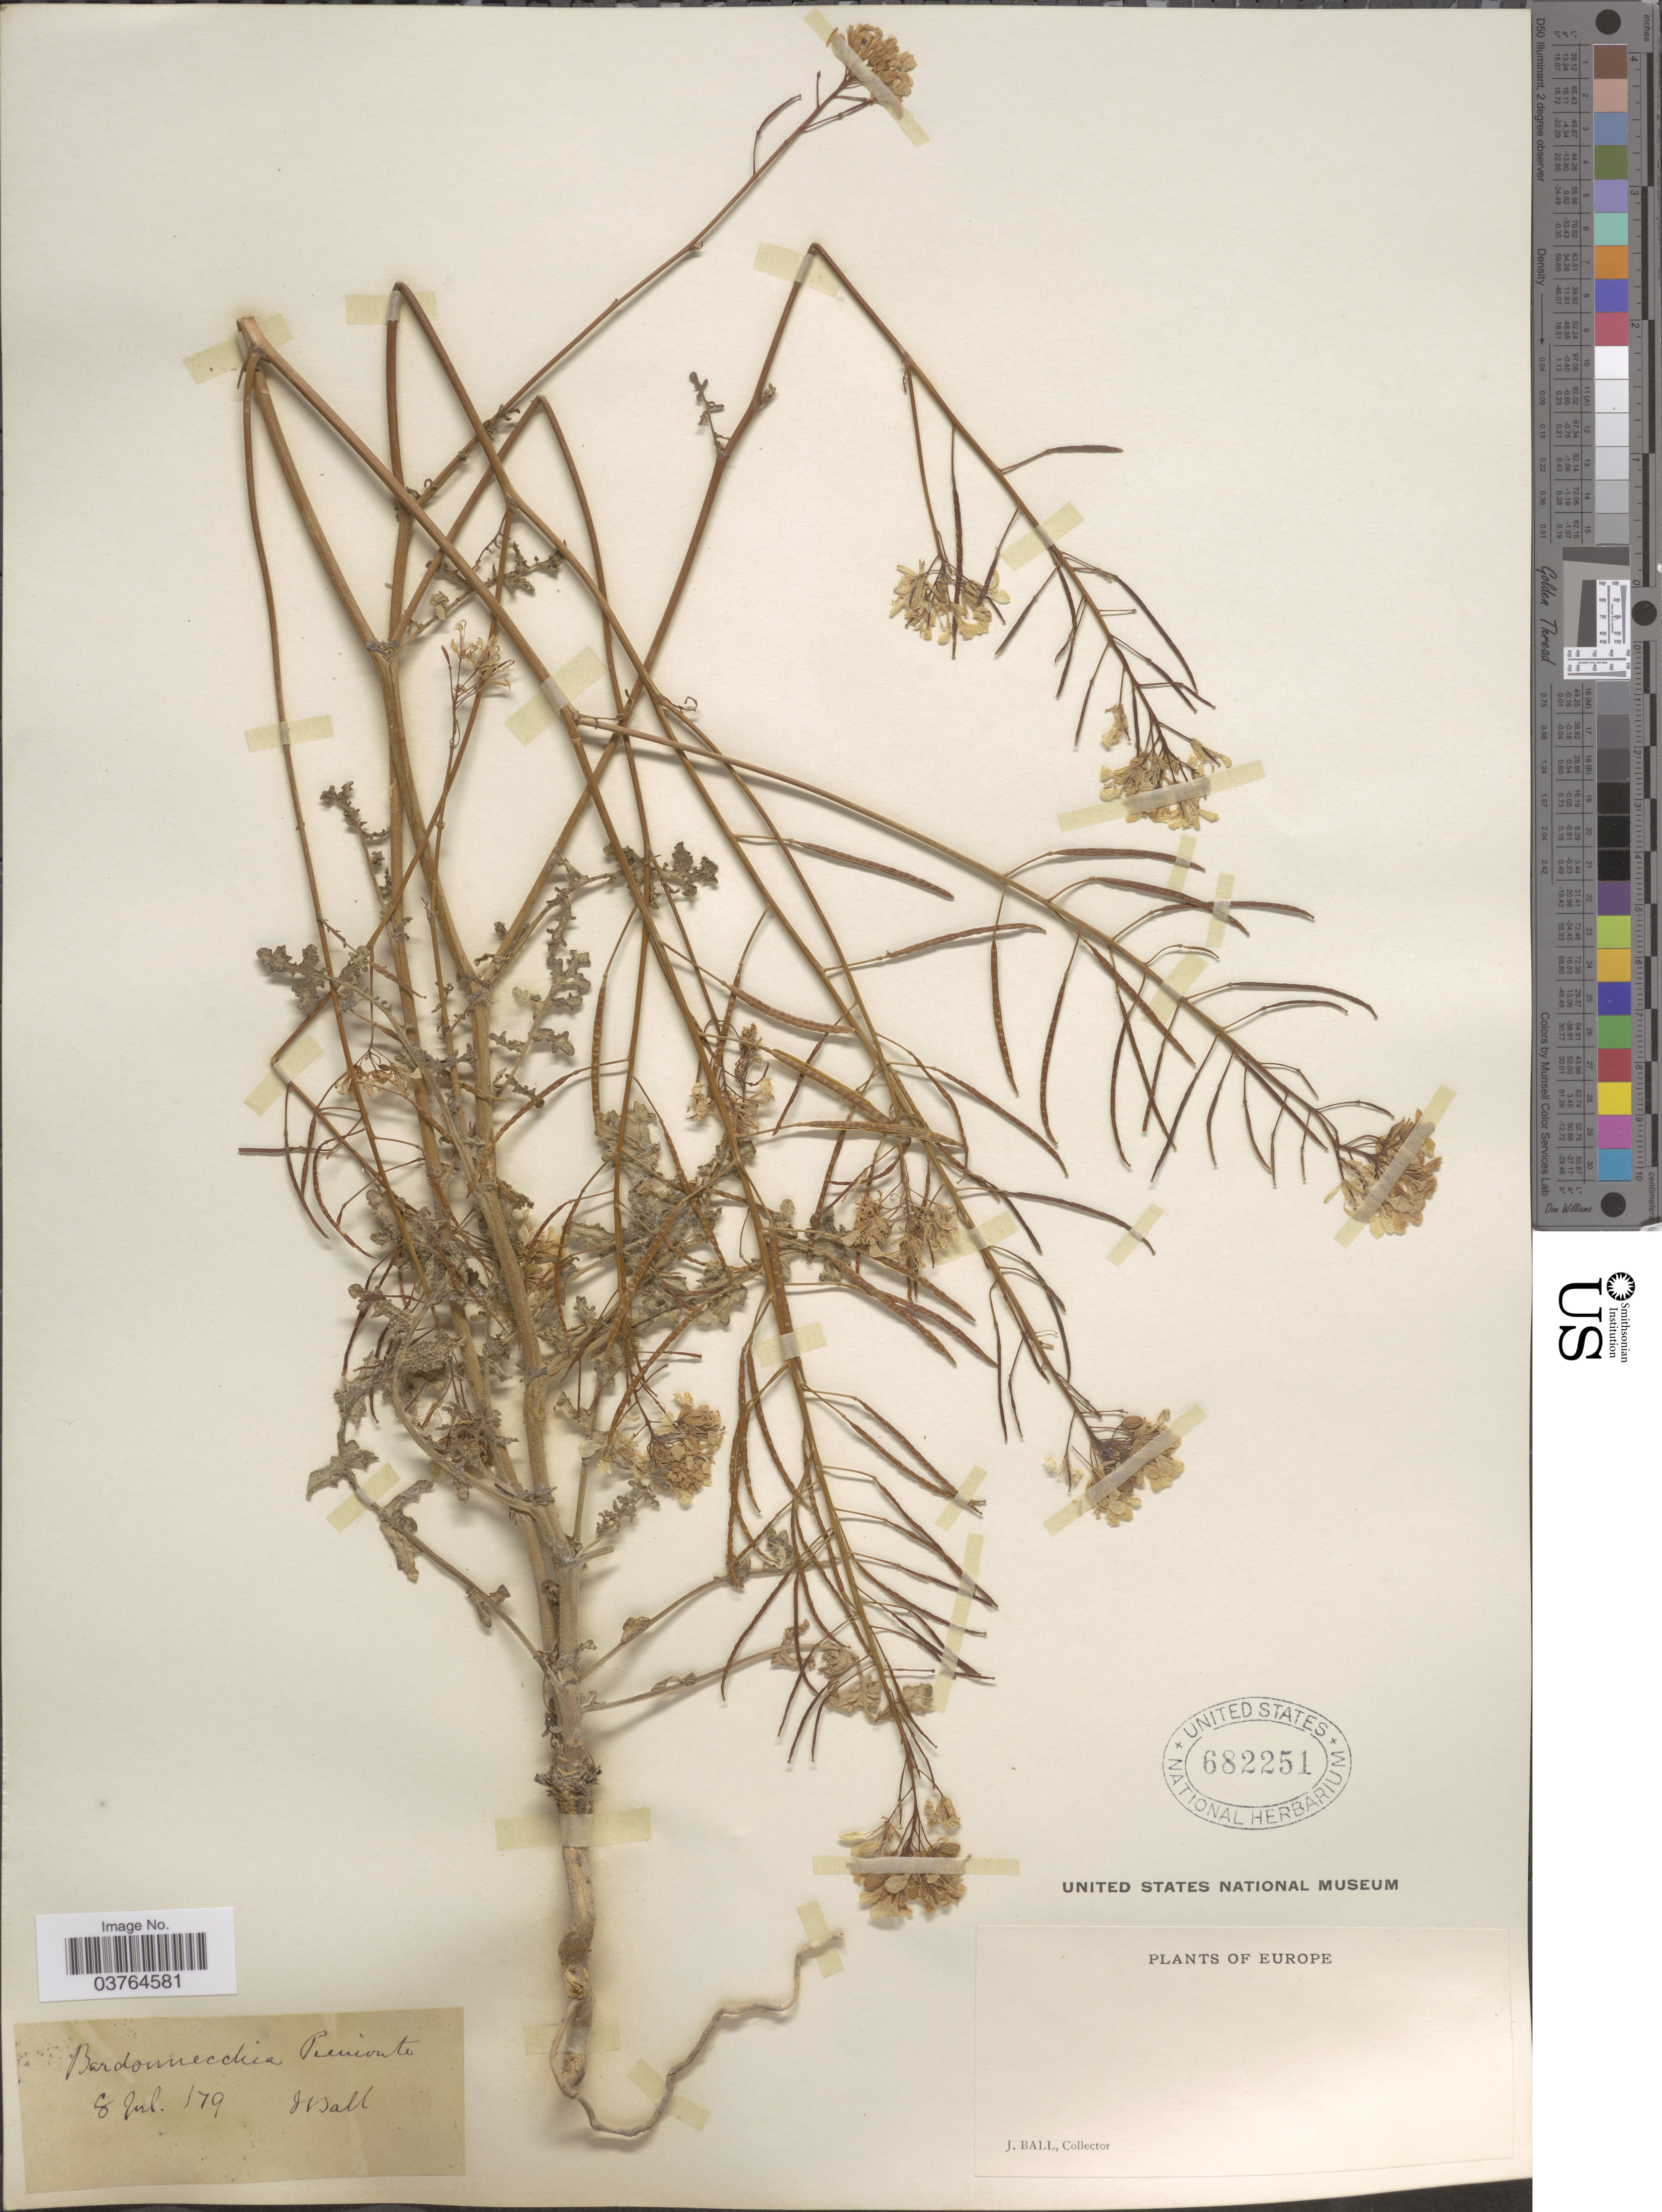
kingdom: Plantae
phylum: Tracheophyta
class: Magnoliopsida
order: Brassicales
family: Brassicaceae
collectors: J. Ball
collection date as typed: Transcribed d/m/y: 8/7/79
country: Italy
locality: Bardonnecchia Piemonte. Europe.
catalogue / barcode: US 682251